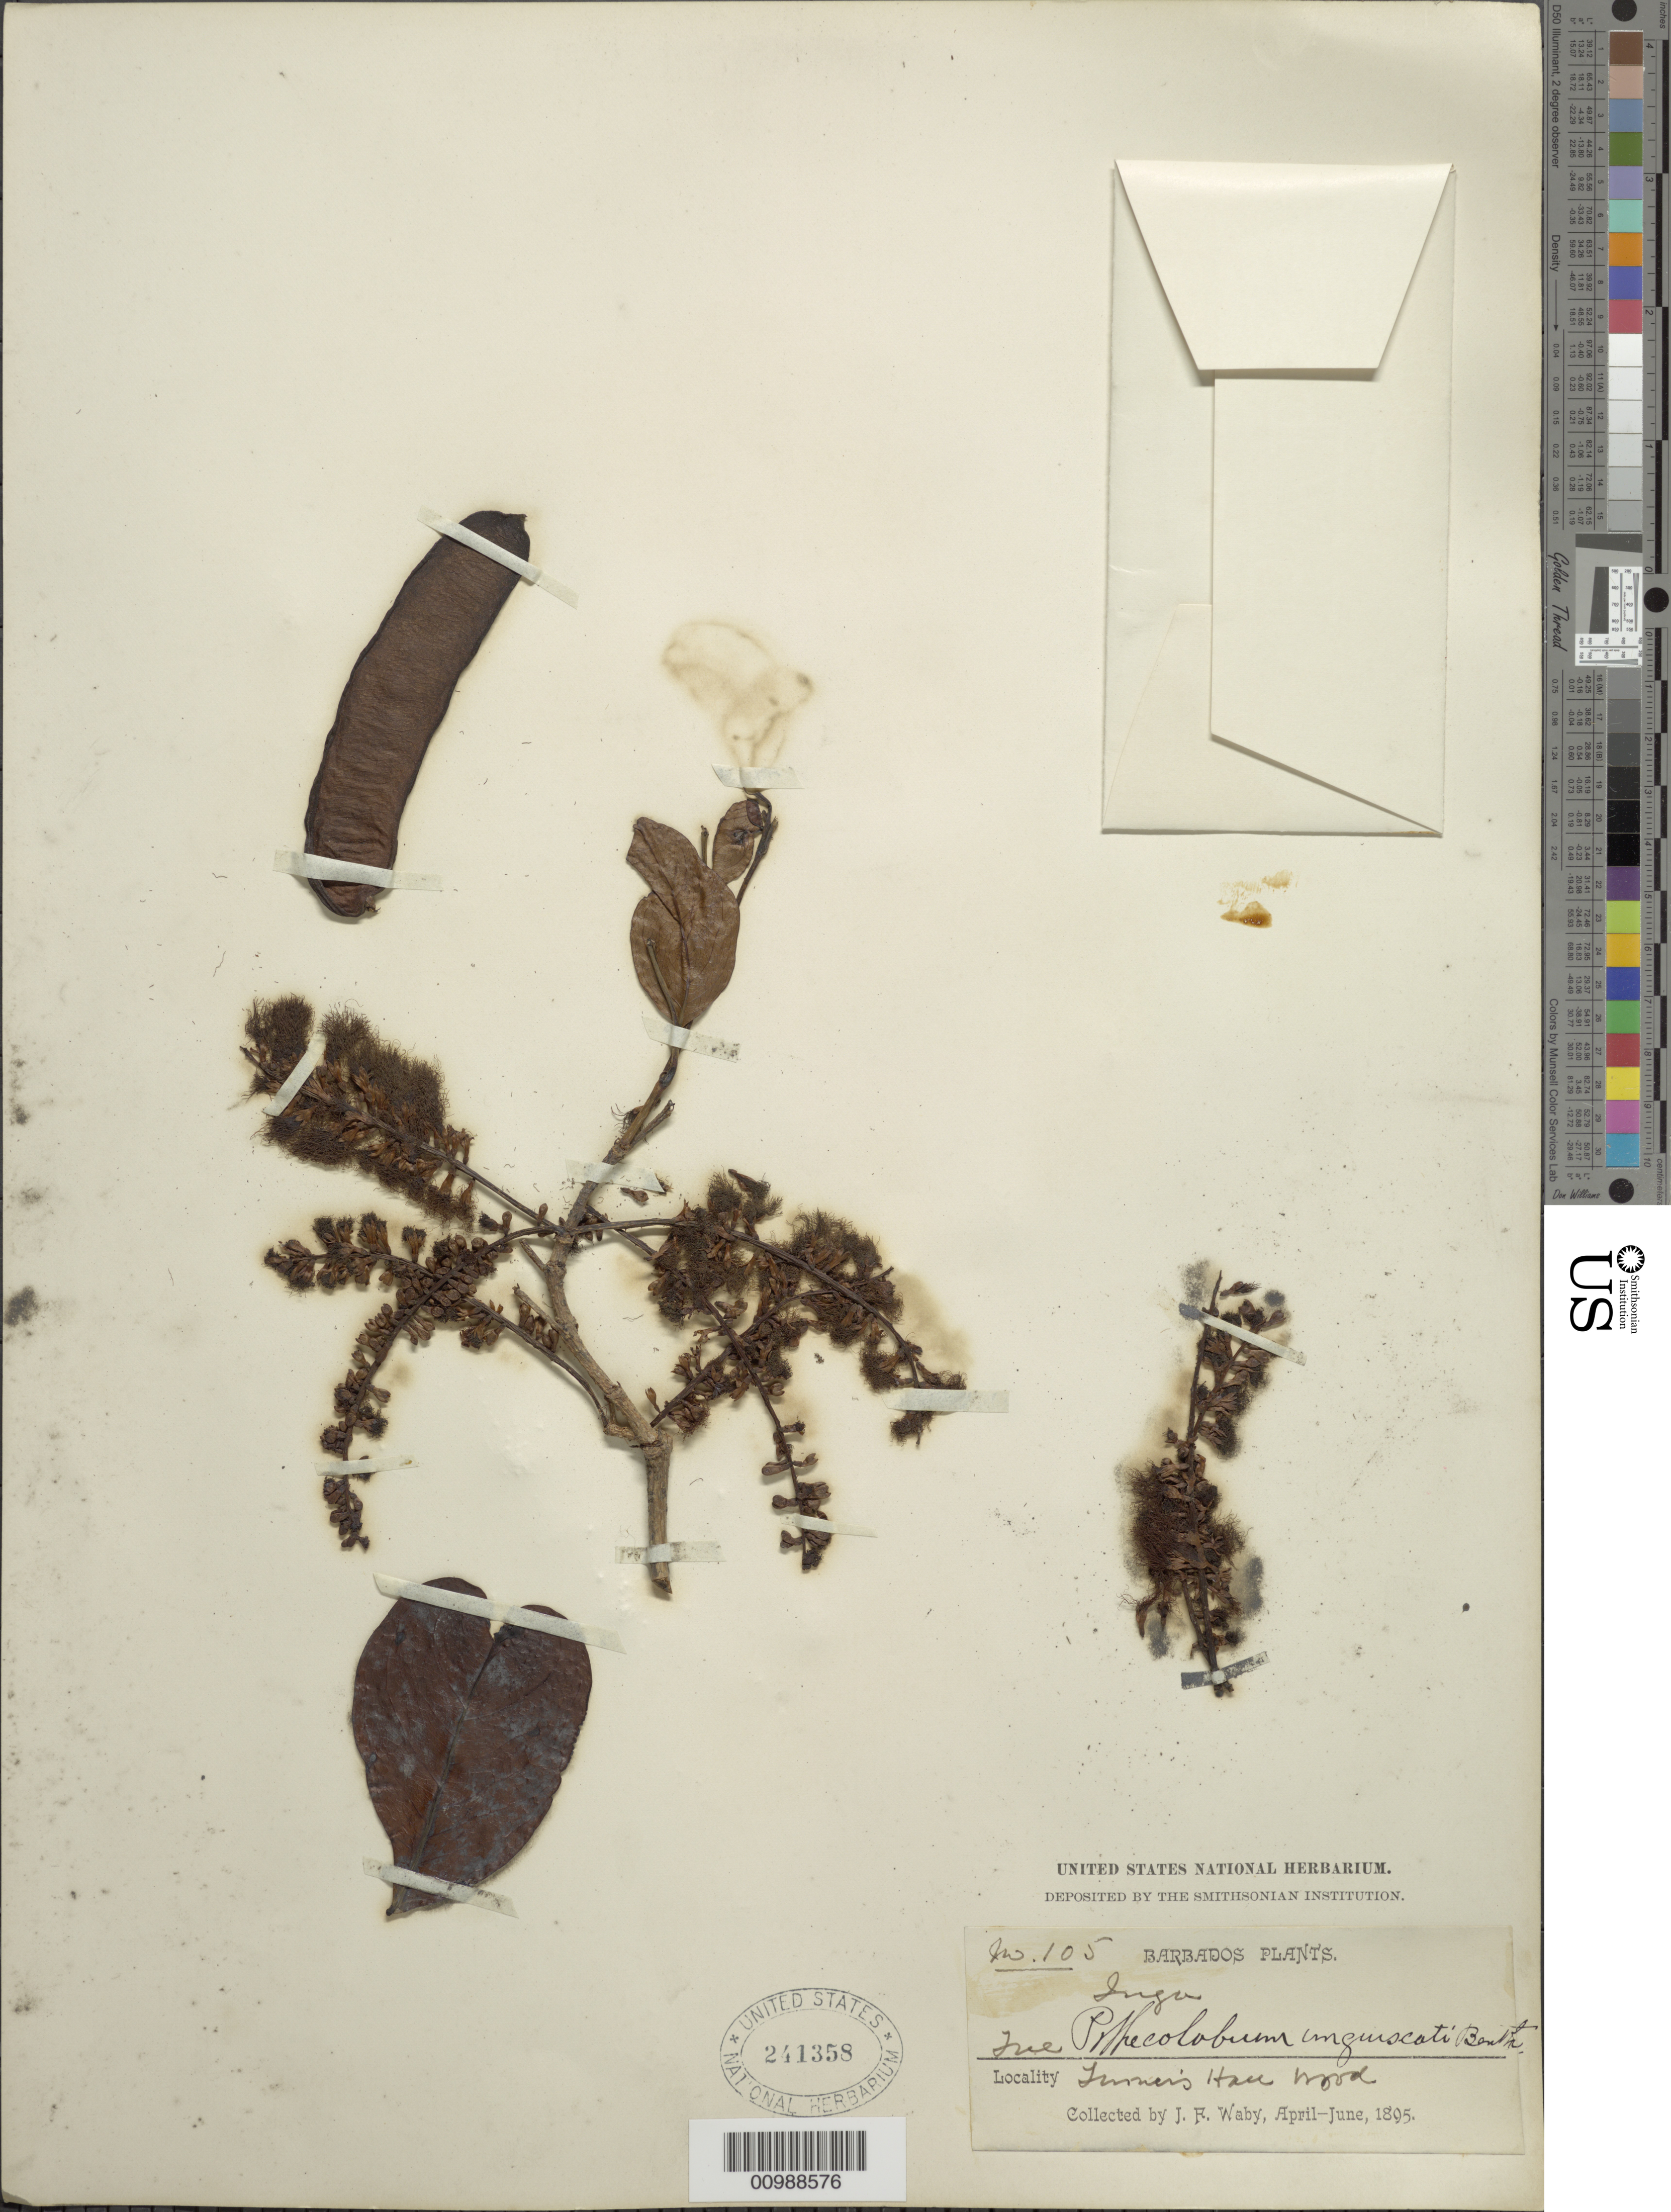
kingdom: Plantae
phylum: Tracheophyta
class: Magnoliopsida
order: Fabales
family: Fabaceae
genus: Inga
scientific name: Inga laurina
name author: (Sw.) Willd.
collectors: J. Waby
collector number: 105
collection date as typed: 01 Apr 1895 to30 Jun 1895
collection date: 1895-04-01/1895-06-30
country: Barbados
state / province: Saint Andrew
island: Barbados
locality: Turner's Hall Wood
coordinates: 0 N, 0 E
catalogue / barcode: US 241358